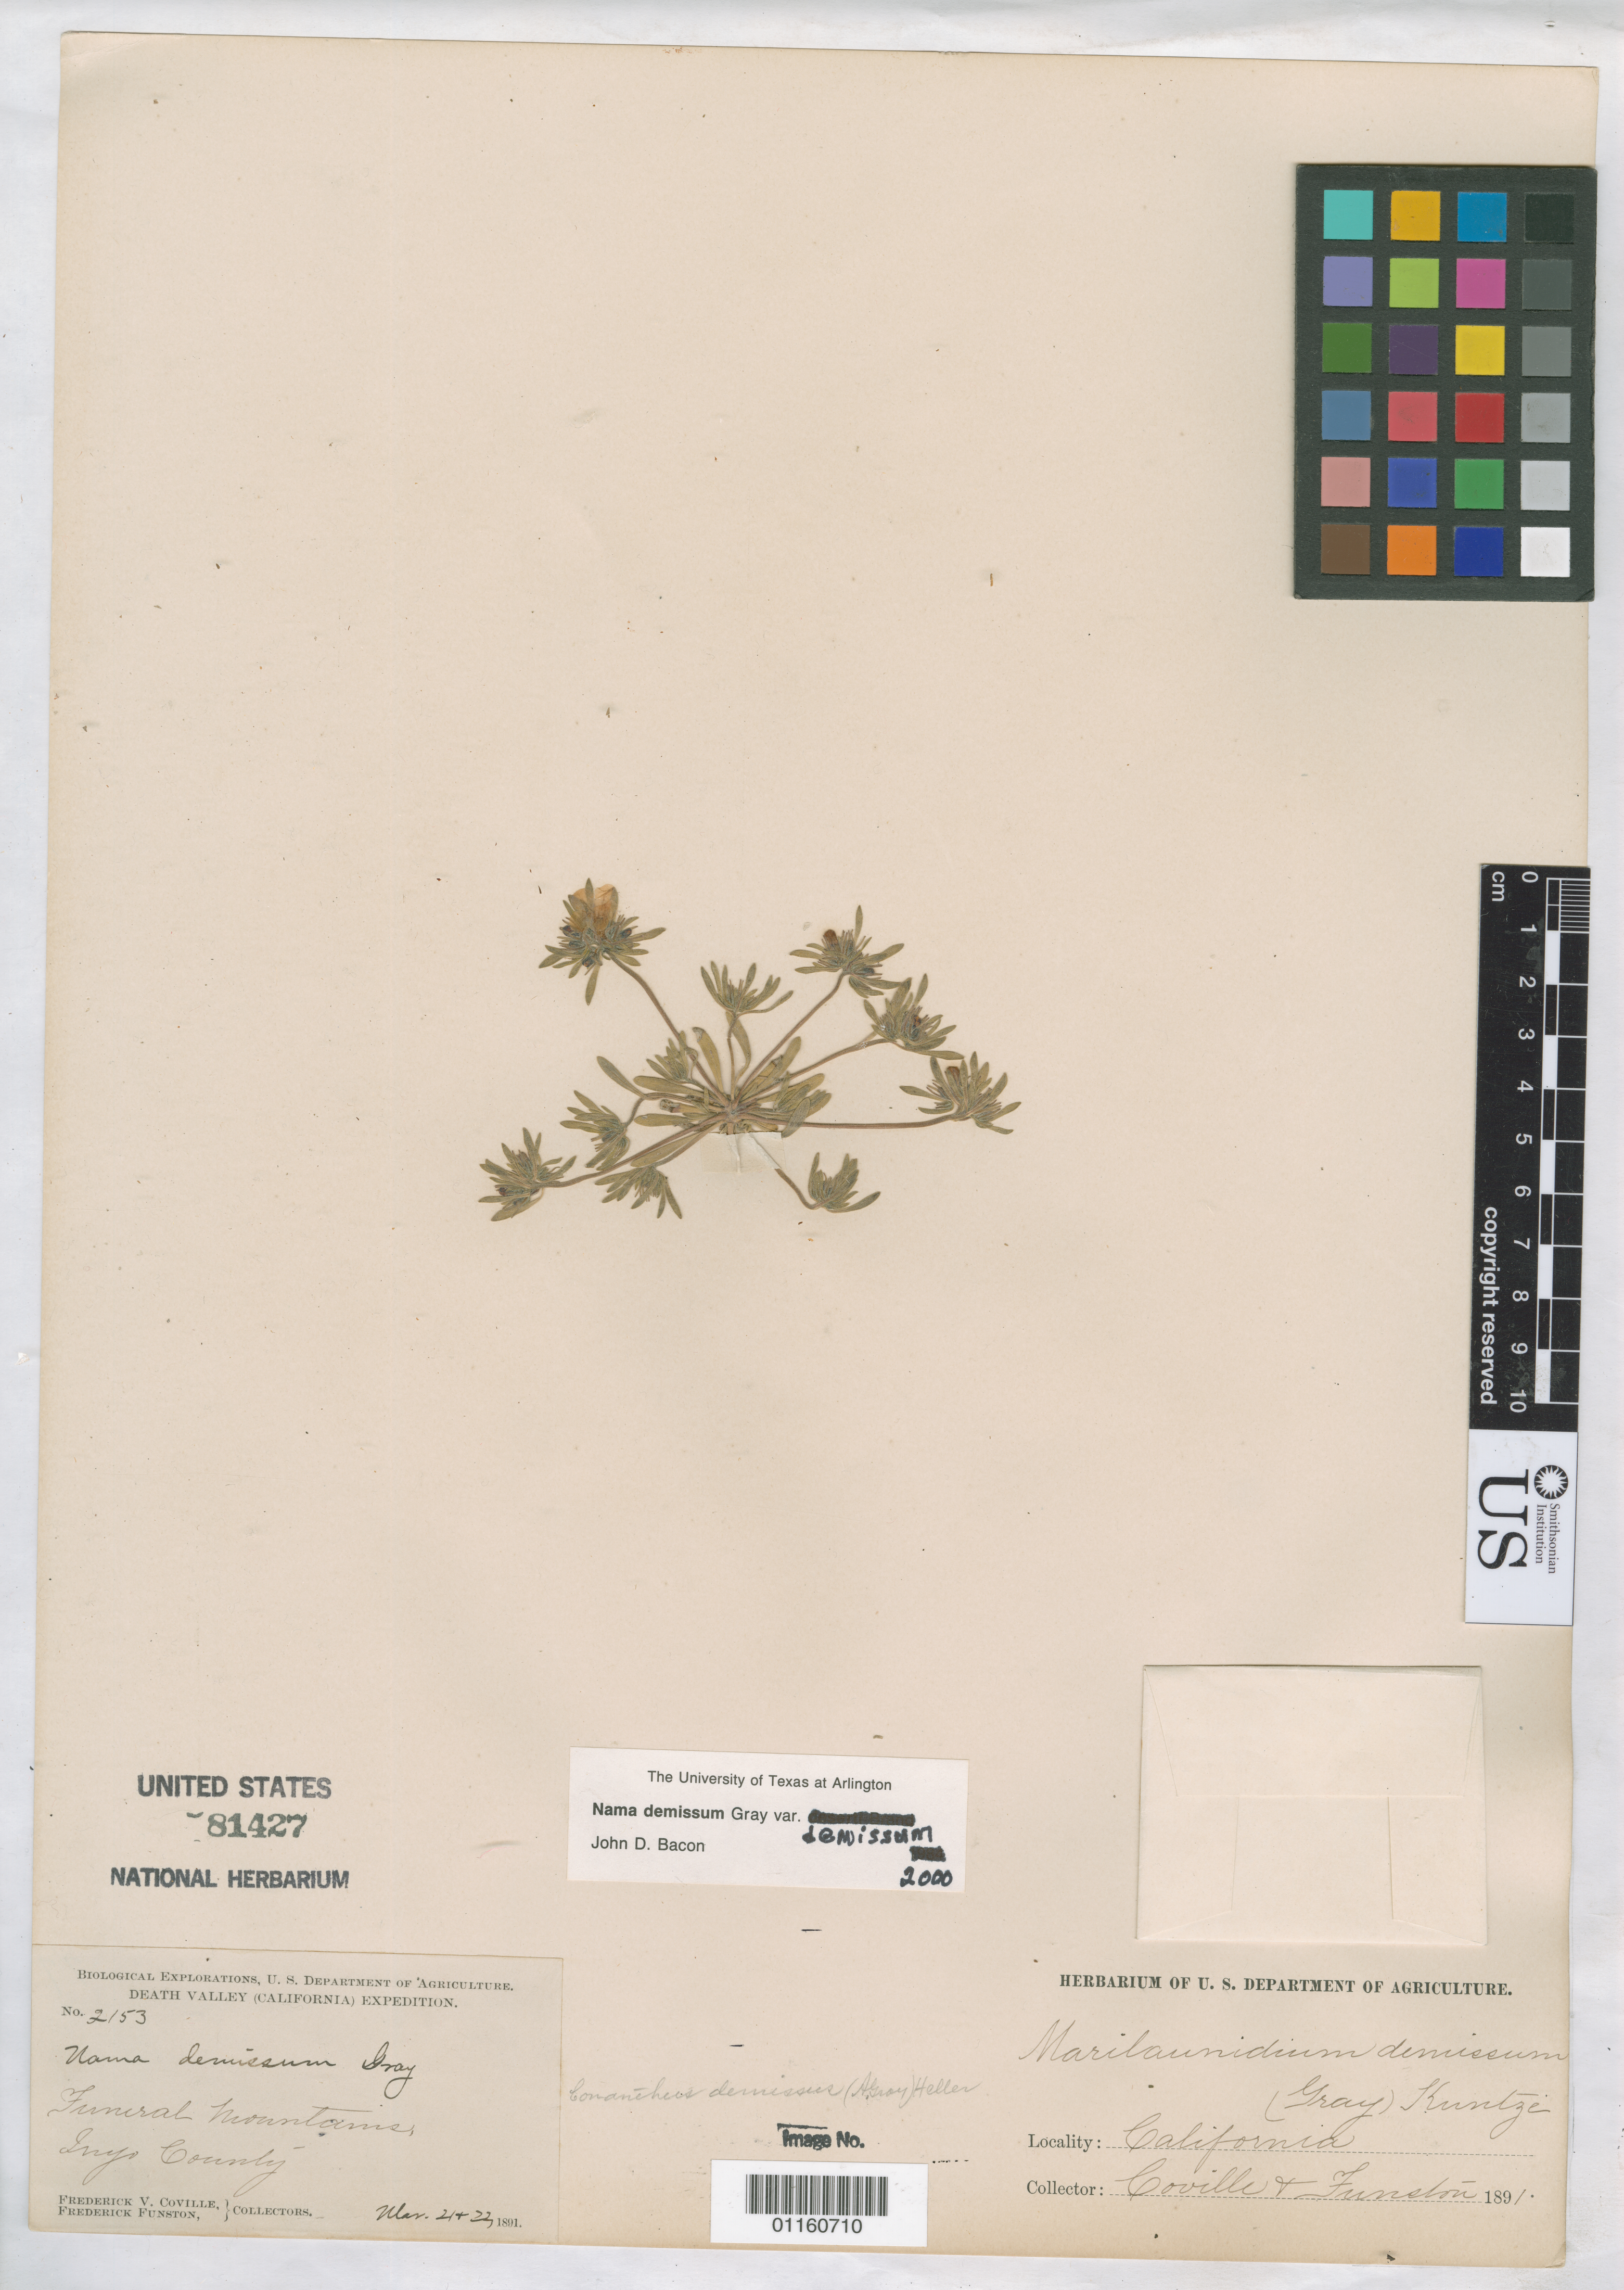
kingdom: Plantae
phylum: Tracheophyta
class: Magnoliopsida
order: Boraginales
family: Namaceae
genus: Nama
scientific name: Nama demissum var. demissum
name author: A. Gray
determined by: Bacon, J. D.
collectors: F. V. Coville & F. Funston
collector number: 2153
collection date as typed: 21 Mar 1891 and 22 Mar 1891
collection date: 1891-03-21,1891-03-22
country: United States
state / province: California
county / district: Inyo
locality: Funeral Mountains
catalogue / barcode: US 81427